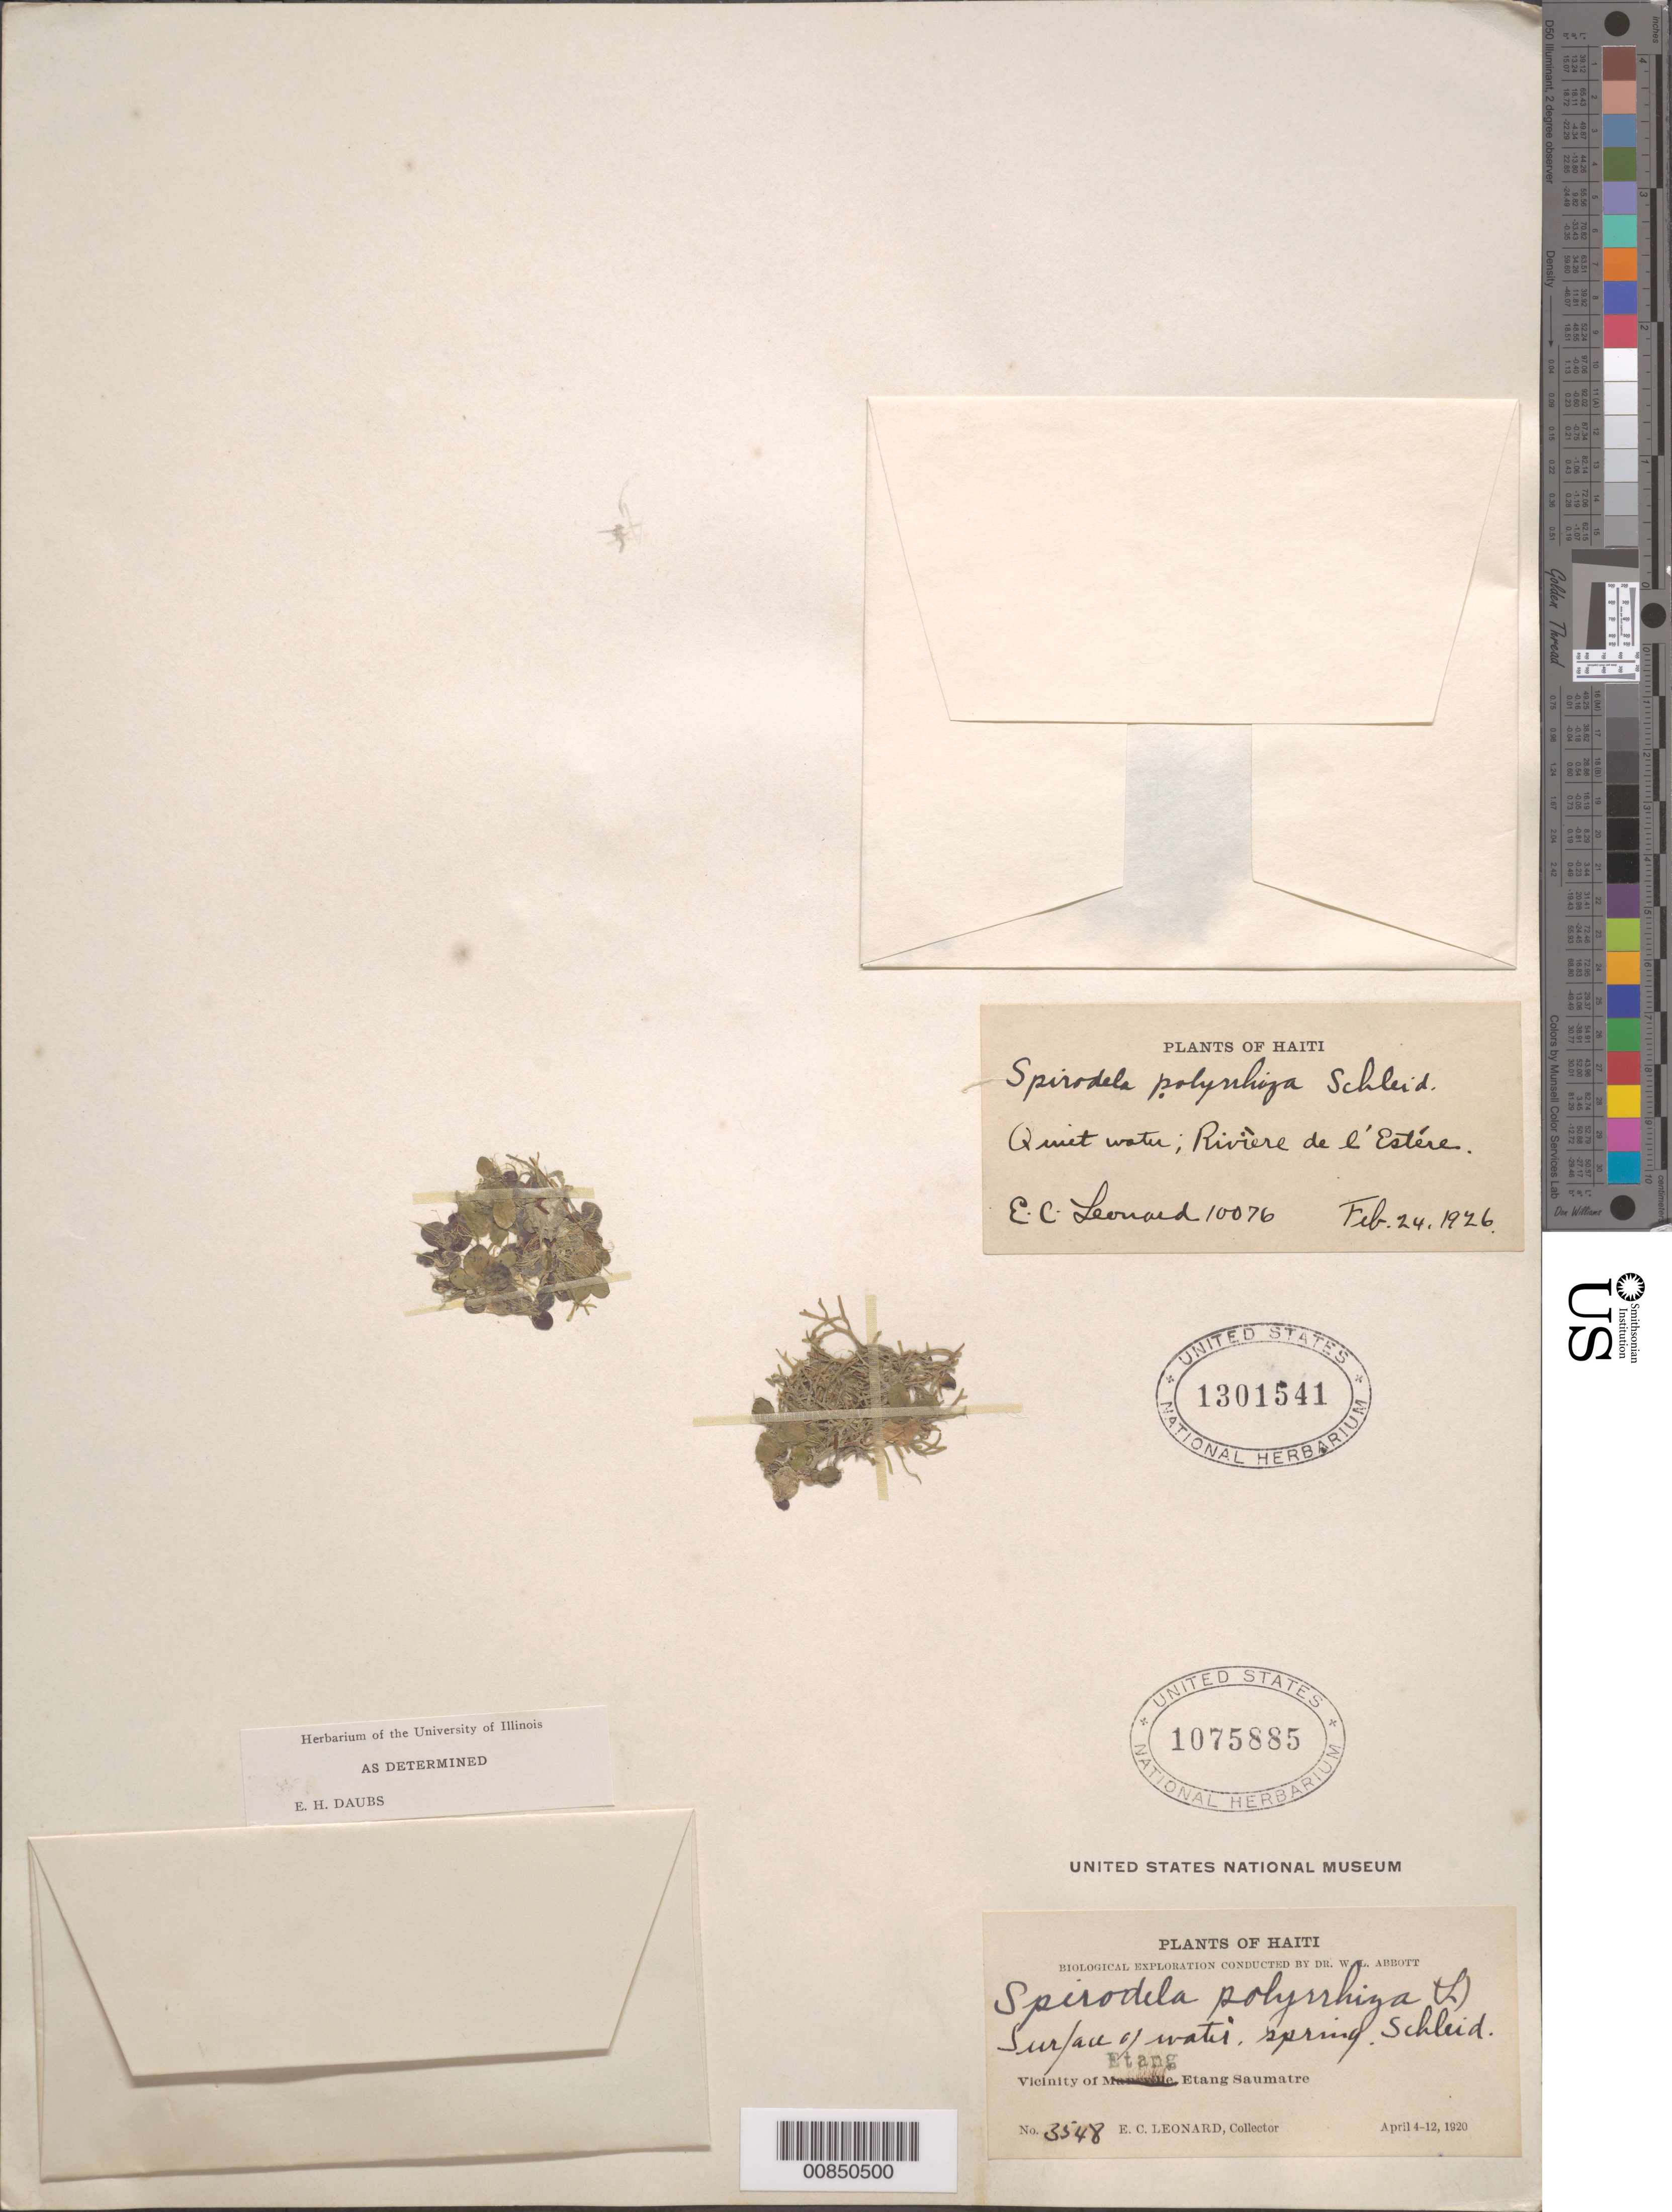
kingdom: Plantae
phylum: Tracheophyta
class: Liliopsida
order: Alismatales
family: Araceae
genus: Spirodela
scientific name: Spirodela polyrrhiza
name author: (L.) Schleid.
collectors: E. C. Leonard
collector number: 10076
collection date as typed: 24 Feb 1926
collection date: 1926-02-24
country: Haiti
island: Hispaniola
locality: Rivière de l'Estére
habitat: Quiet water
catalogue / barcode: US 1301541-2